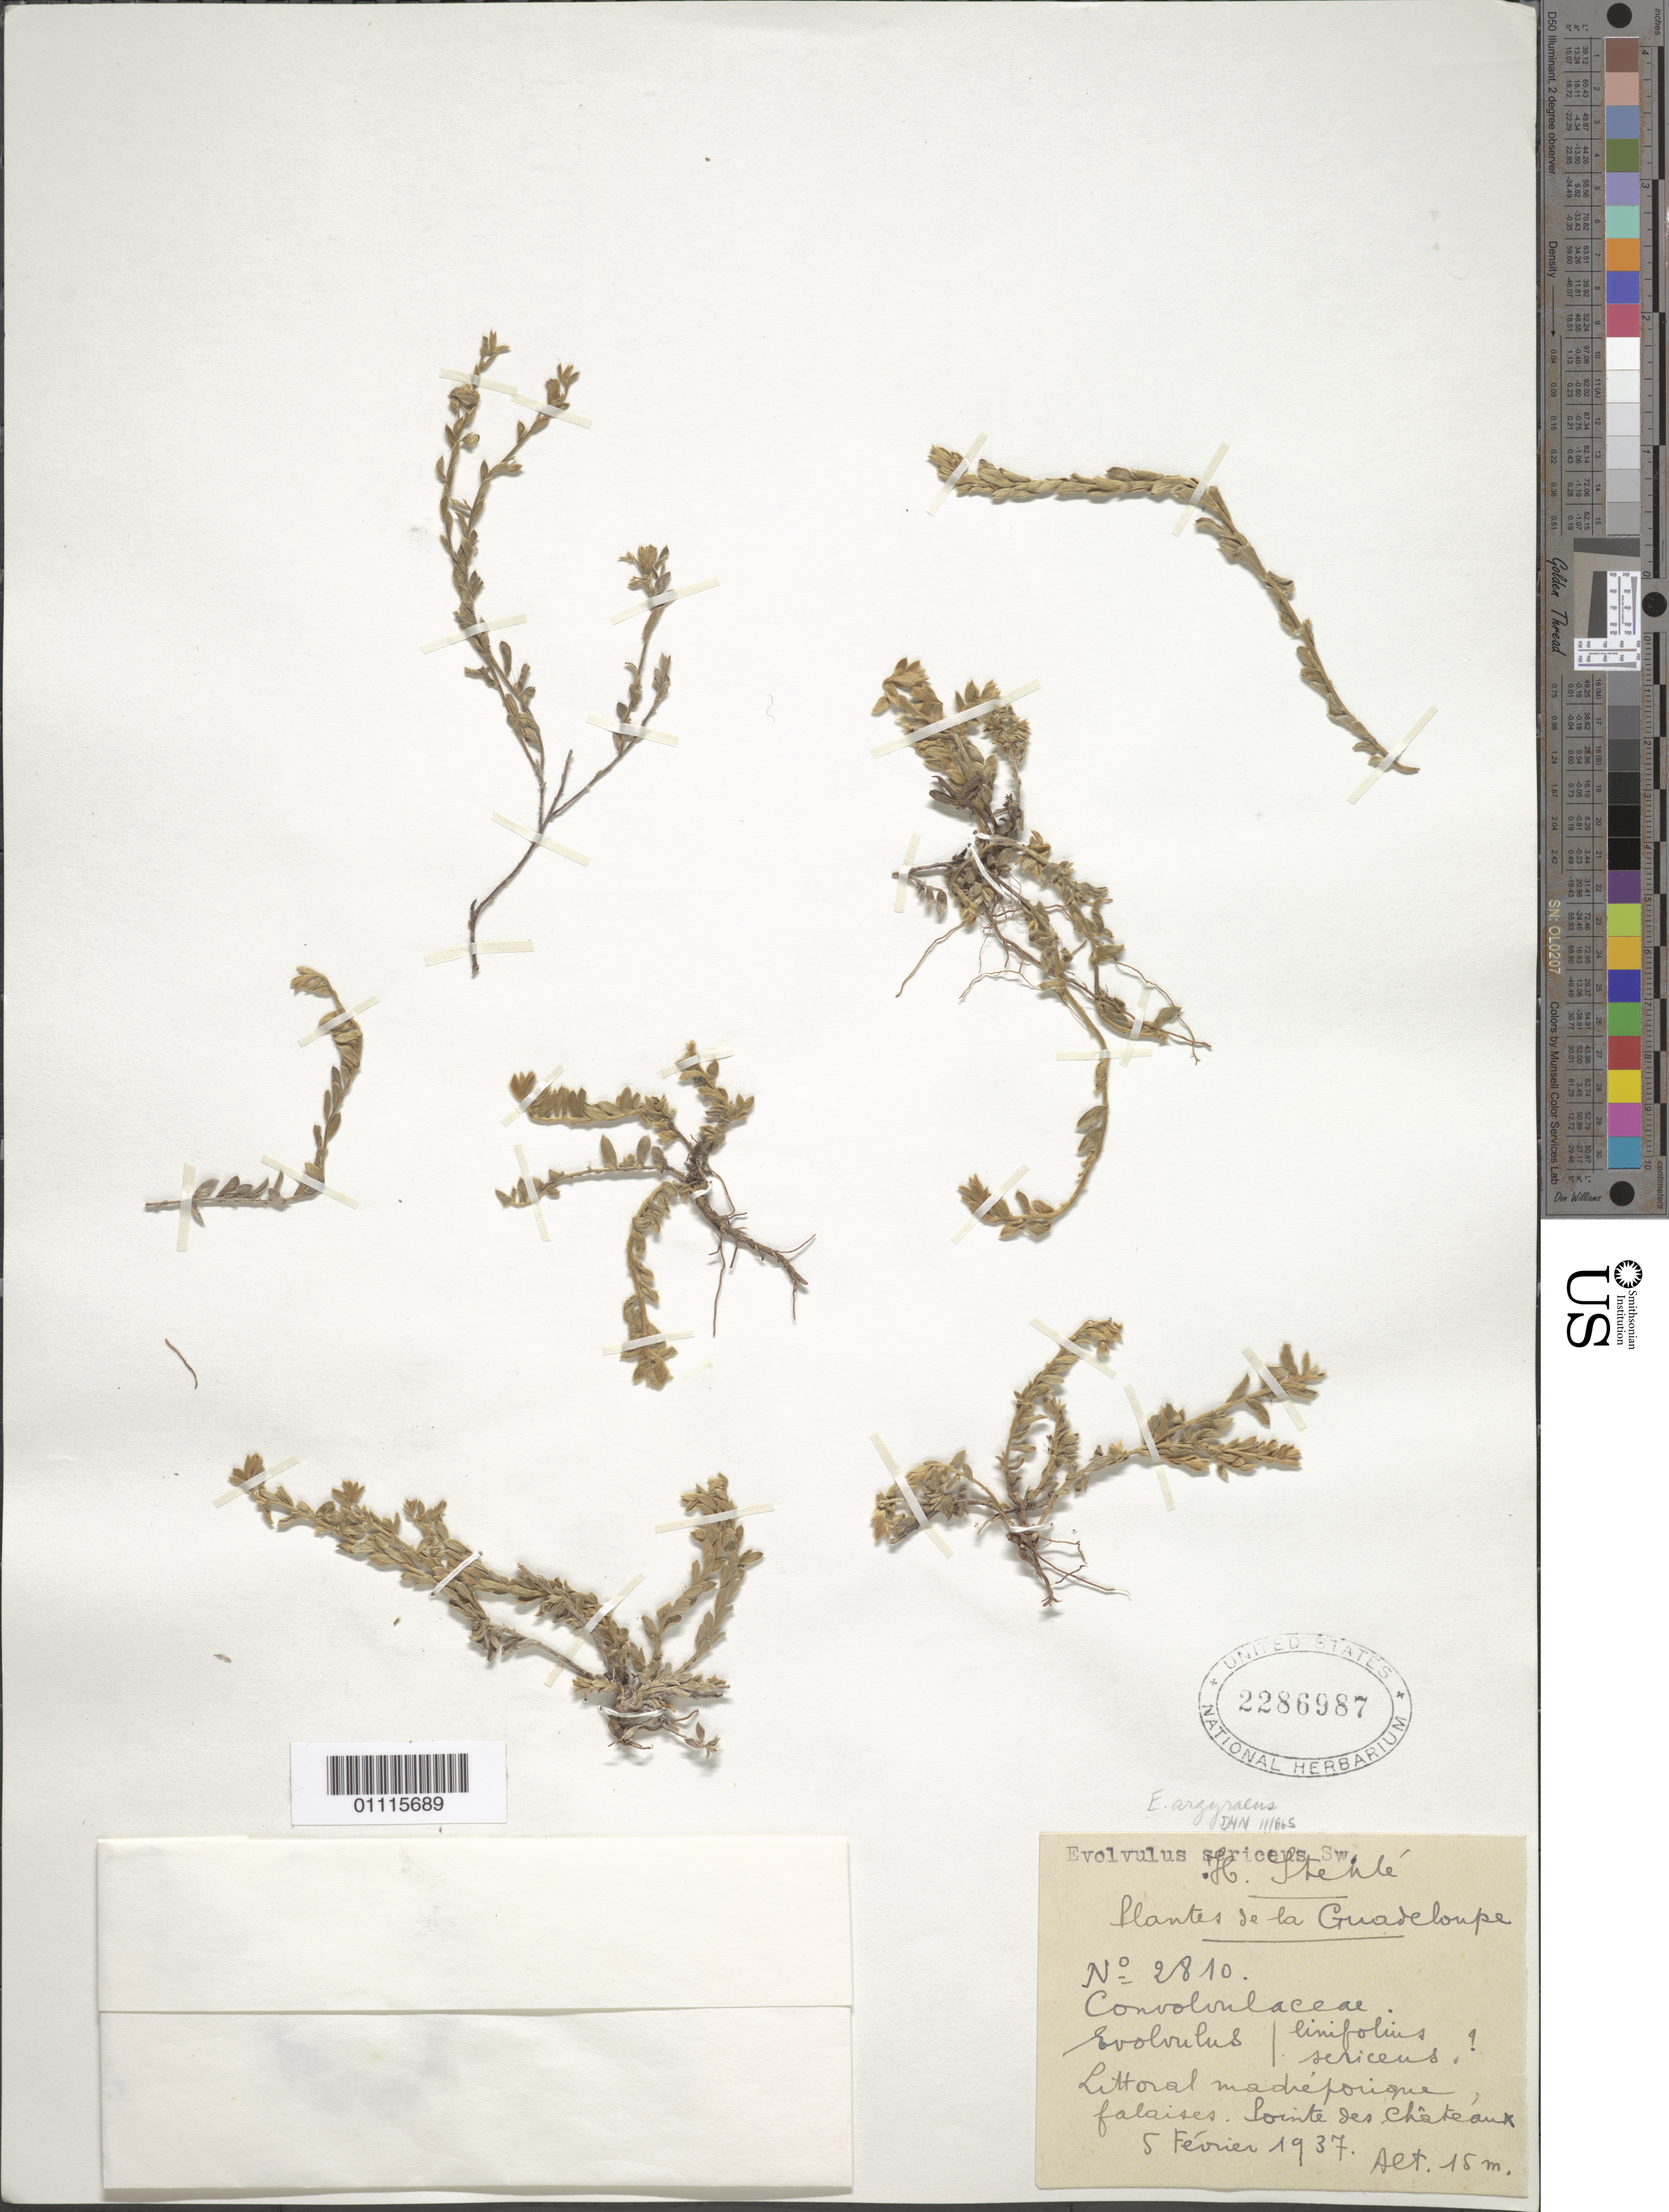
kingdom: Plantae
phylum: Tracheophyta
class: Magnoliopsida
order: Solanales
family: Convolvulaceae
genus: Evolvulus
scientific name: Evolvulus argyreus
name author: Choisy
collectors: H. Stehlé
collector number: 2810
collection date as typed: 05 Feb 1937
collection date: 1937-02-05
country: Guadeloupe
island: Grande Terre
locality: Pointe des Chateaux. Littoral madreforique, falaises.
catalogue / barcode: US 2286987